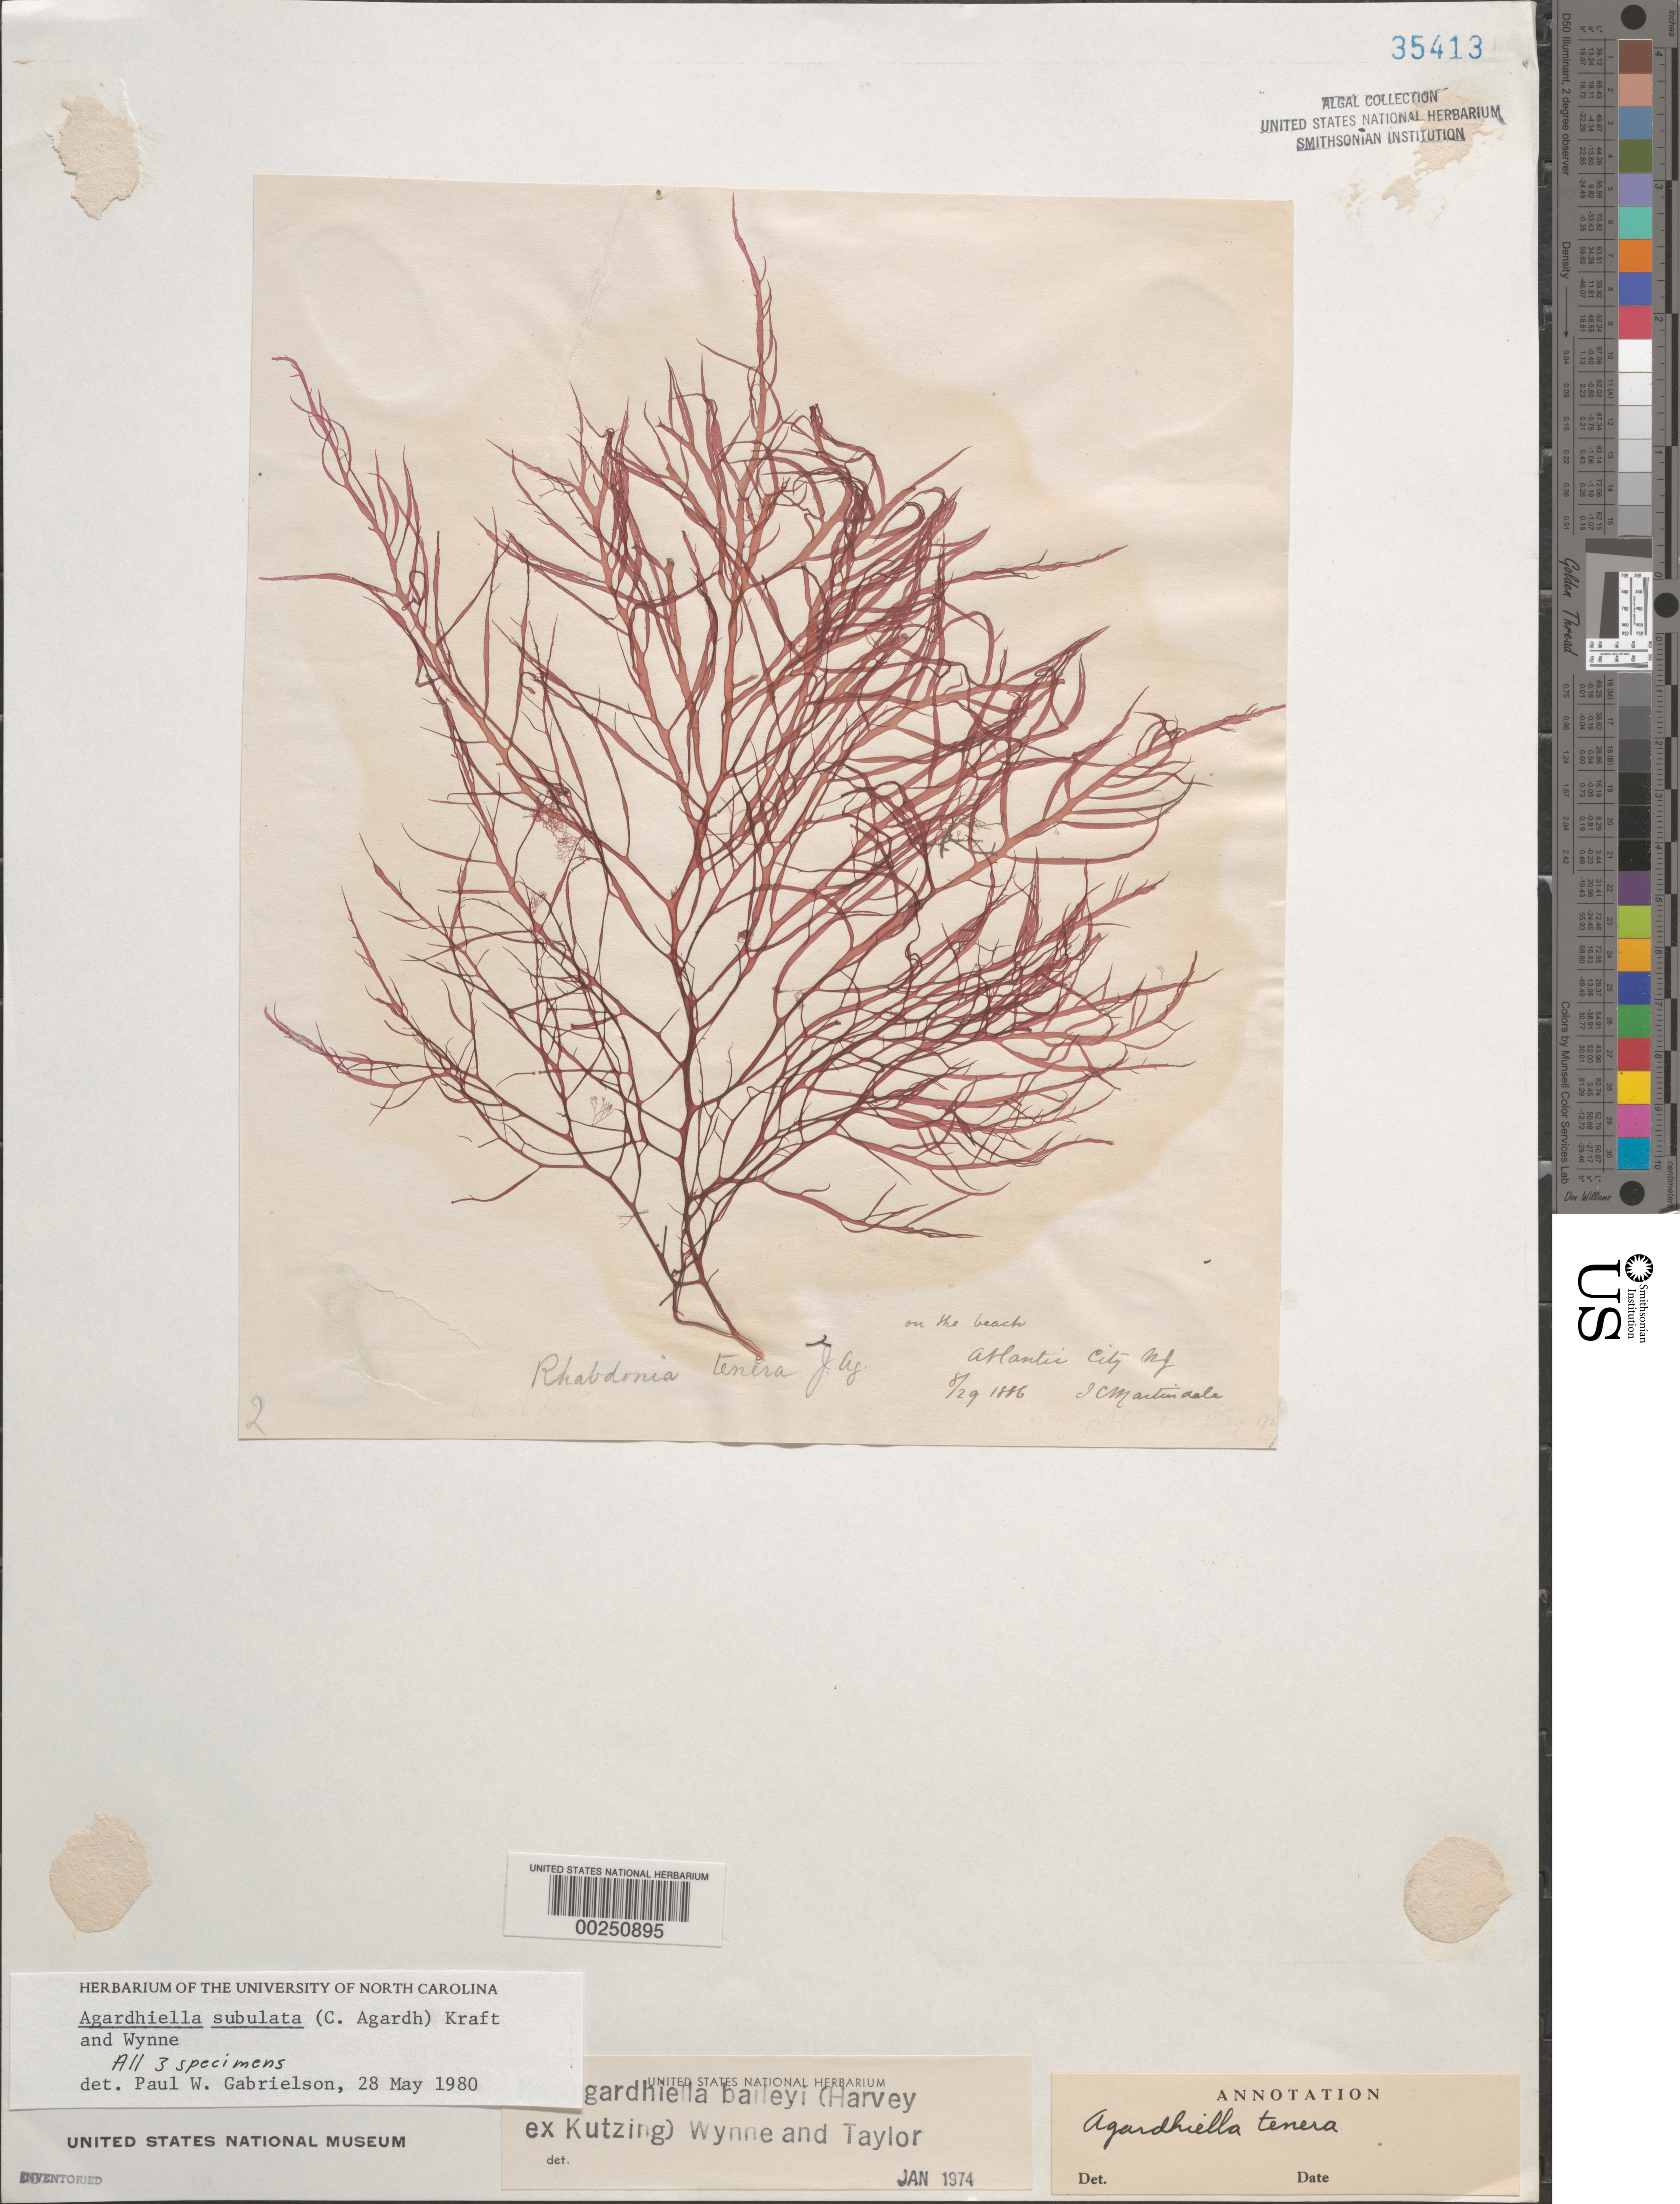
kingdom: Plantae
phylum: Rhodophyta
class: Florideophyceae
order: Gigartinales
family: Solieriaceae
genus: Agardhiella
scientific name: Agardhiella subulata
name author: (C. Agardh) G.T.Kraft & M.J. Wynne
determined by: Gabrielson, P. W.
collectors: I. C. Martindale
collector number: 2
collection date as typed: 29 Aug 1886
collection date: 1886-08-29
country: United States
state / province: New Jersey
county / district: Atlantic County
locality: Atlantic City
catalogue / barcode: US 35413